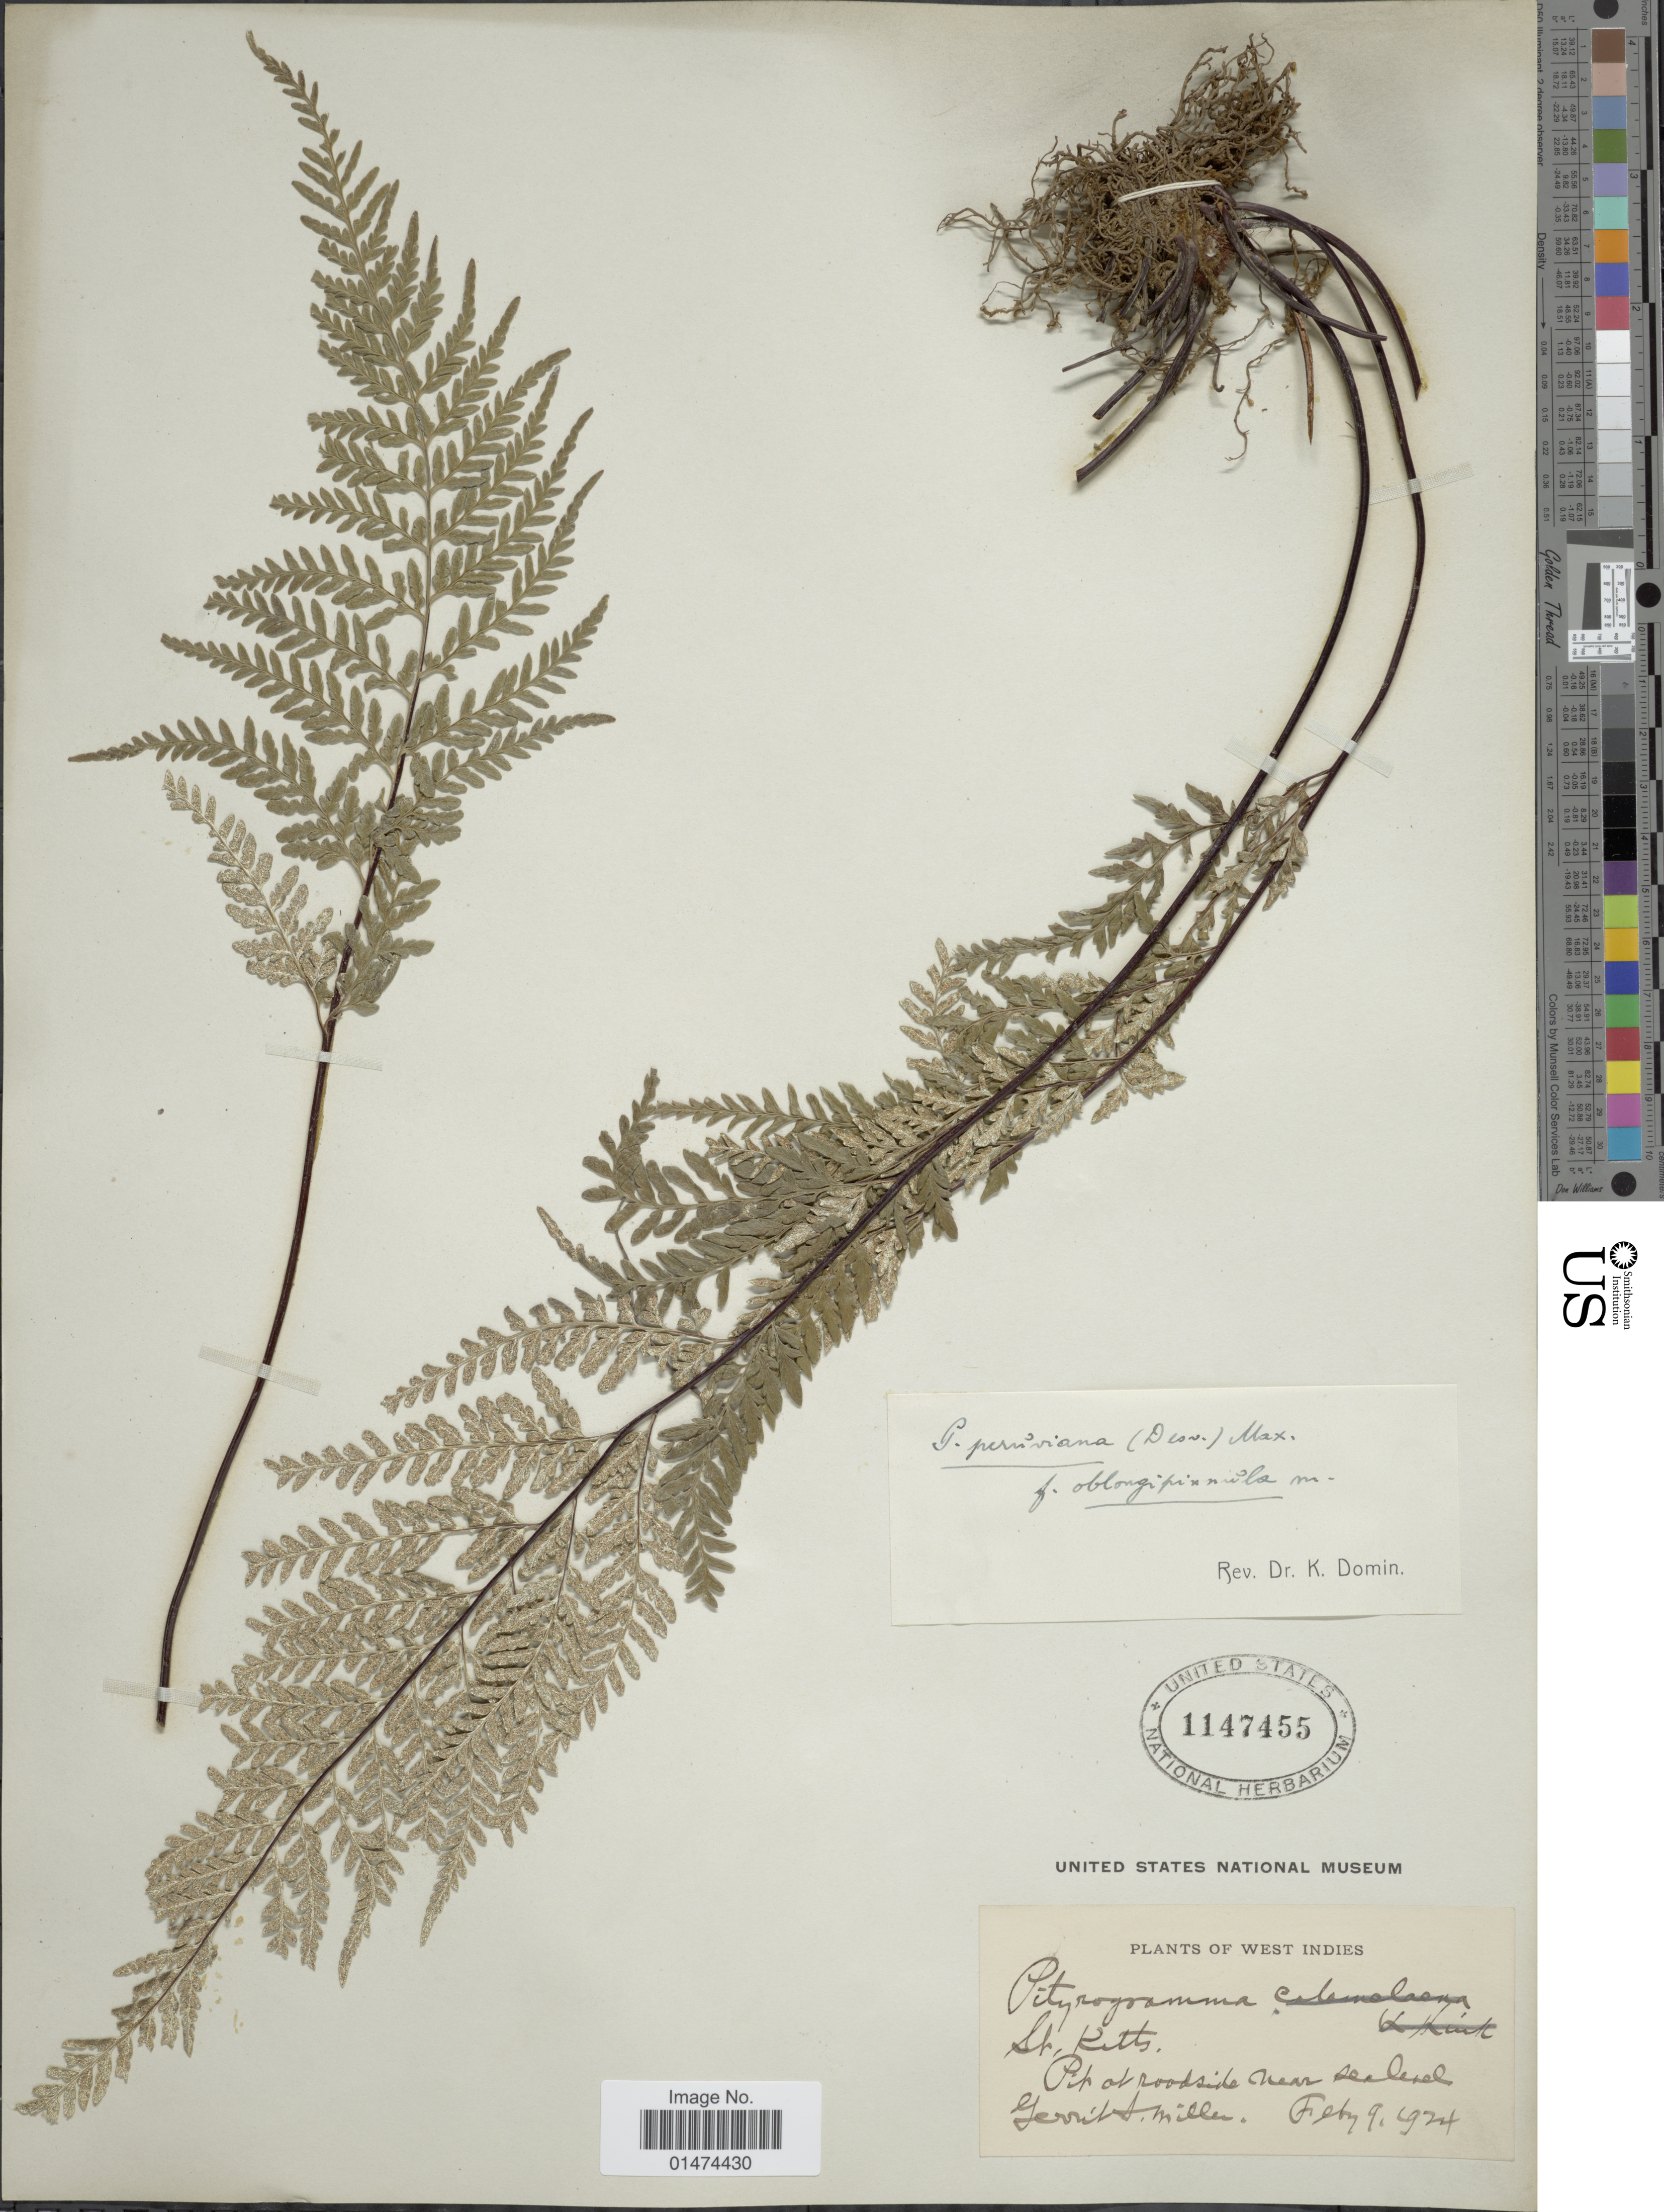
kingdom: Plantae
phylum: Tracheophyta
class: Polypodiopsida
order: Polypodiales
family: Pteridaceae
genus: Pityrogramma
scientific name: Pityrogramma chrysophylla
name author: (Sw.) Link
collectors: G. S. Miller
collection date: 1924-02-09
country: St. Christopher-Nevis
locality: St. Kitts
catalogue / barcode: US 1147455